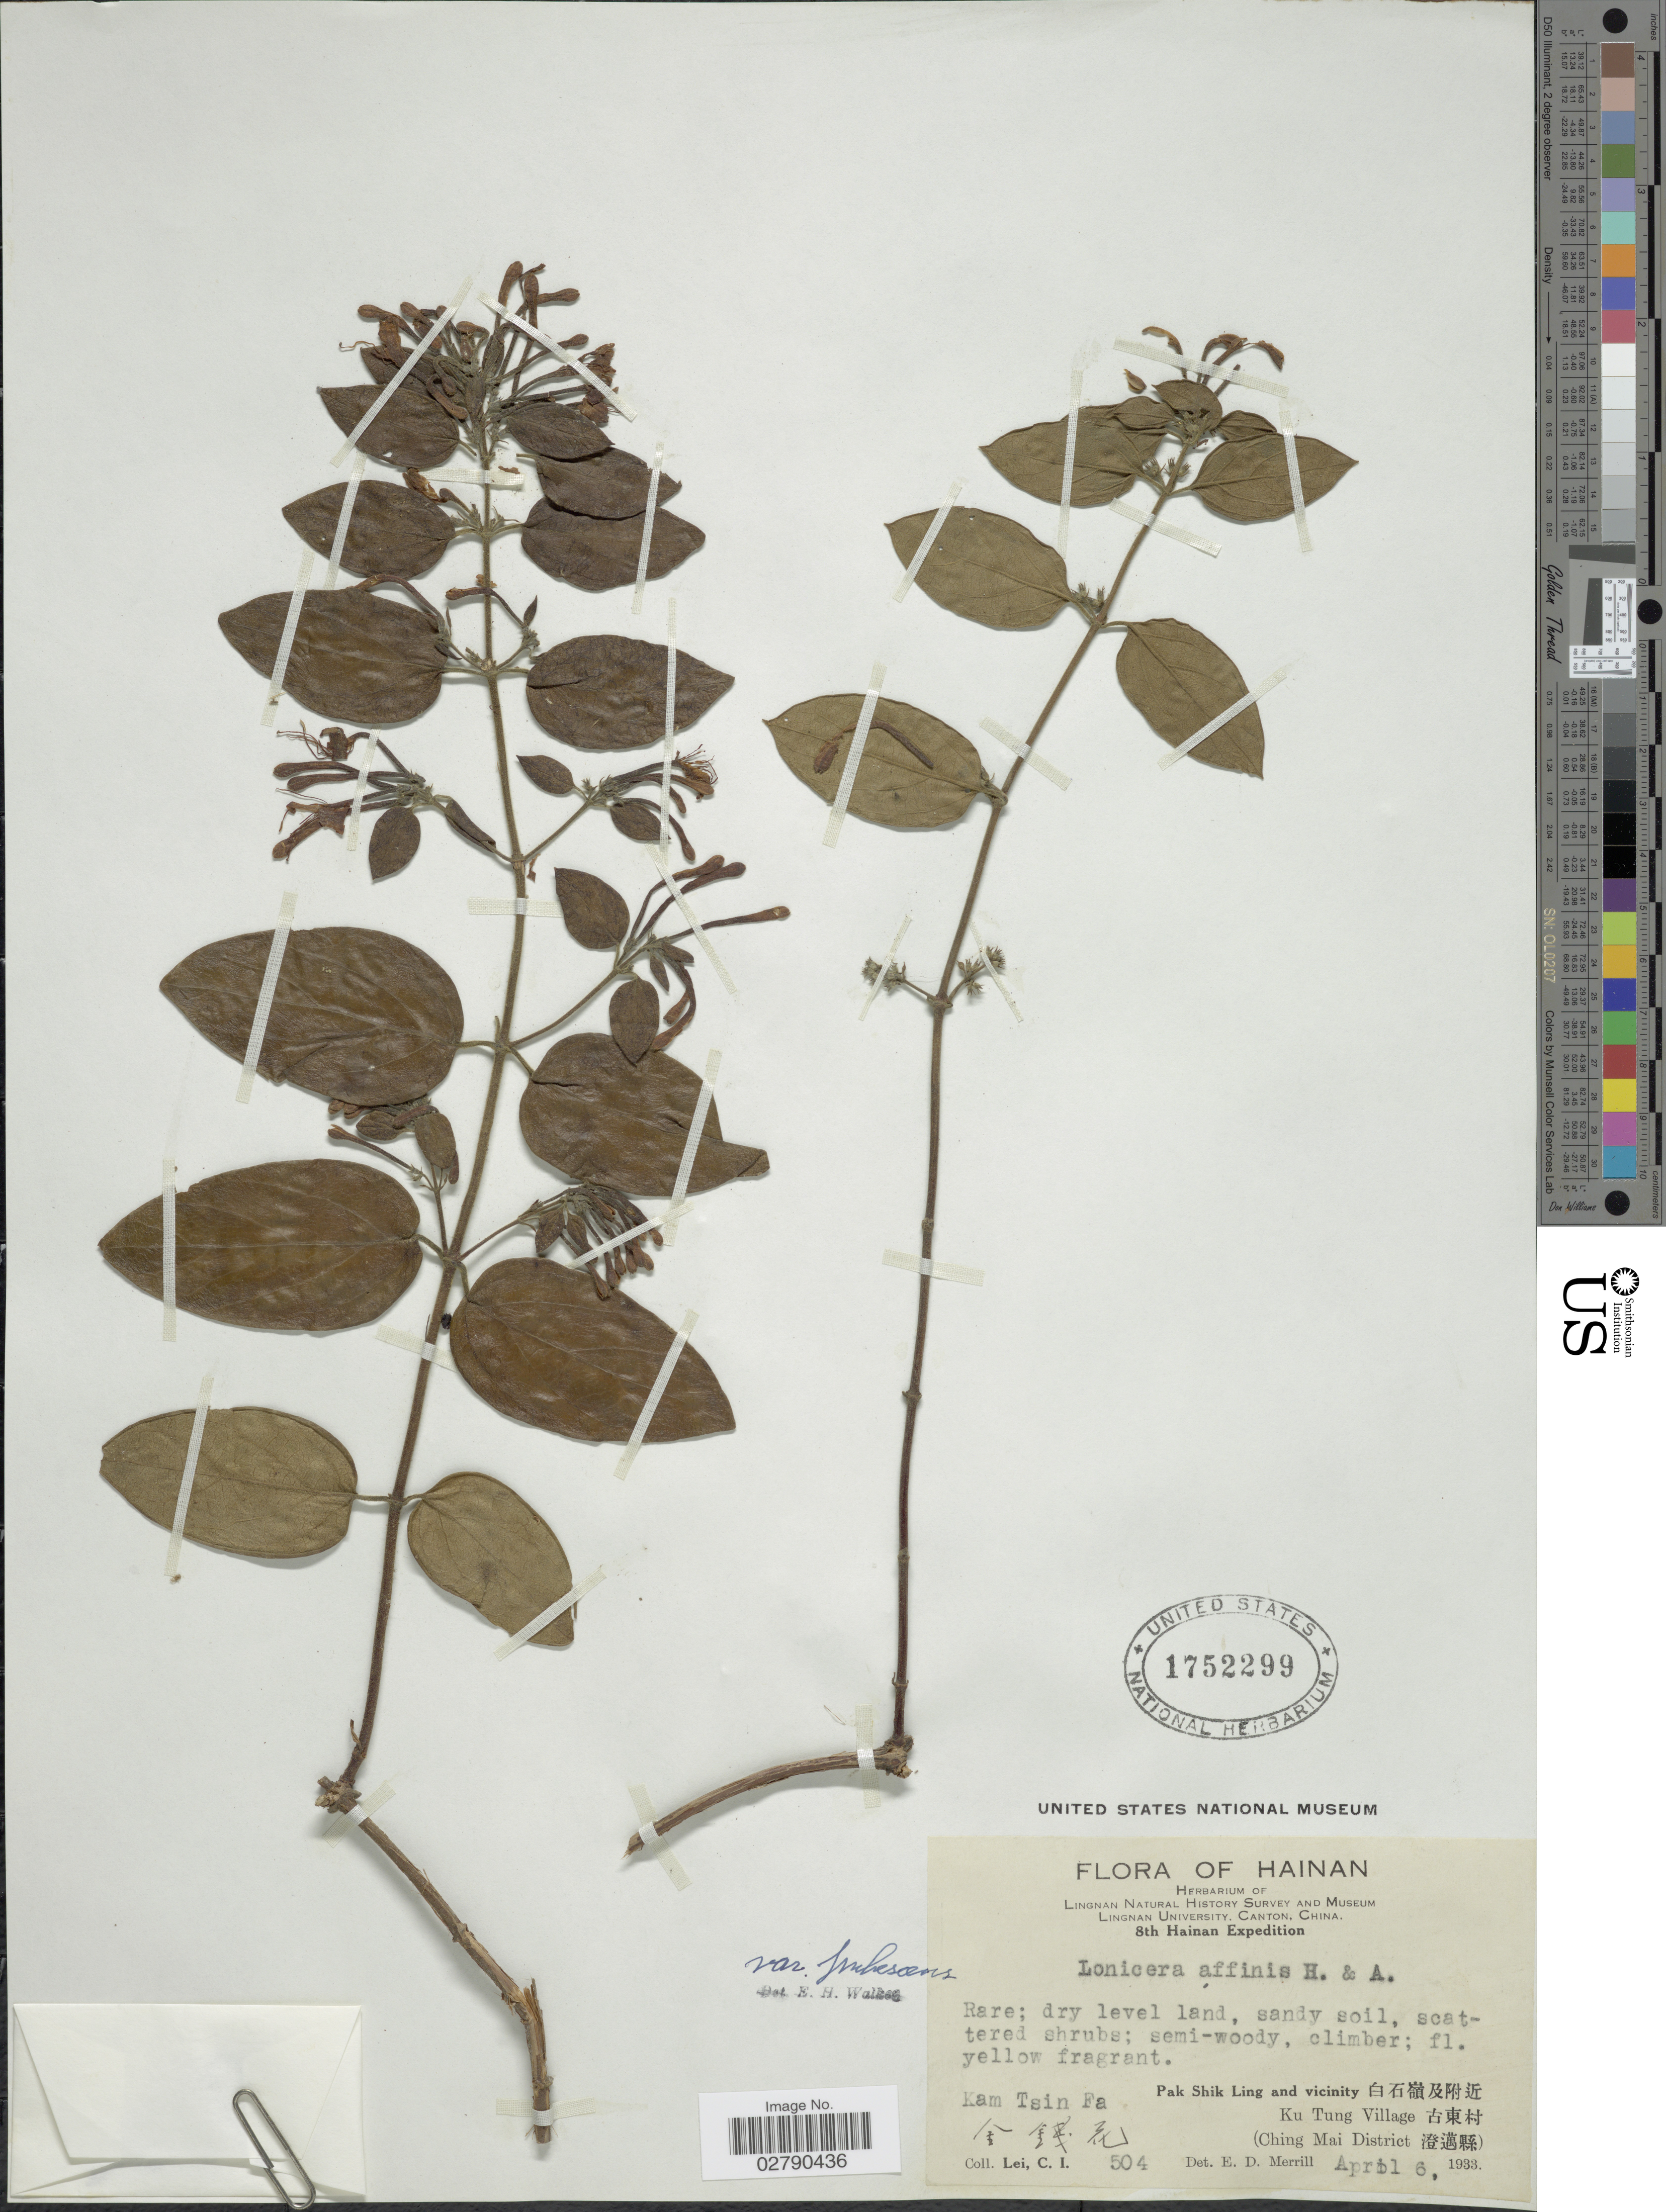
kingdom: Plantae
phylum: Tracheophyta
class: Magnoliopsida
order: Dipsacales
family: Caprifoliaceae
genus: Lonicera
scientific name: Lonicera affinis var. pubescens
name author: Maxim.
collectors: C. I. Lei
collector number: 504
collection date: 1933-04-06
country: China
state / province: Hainan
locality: Kam Tsin Fa. Pak Shik Ling and vicinity. Ku Tung Village (Ching Mai District).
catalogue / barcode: US 1752299